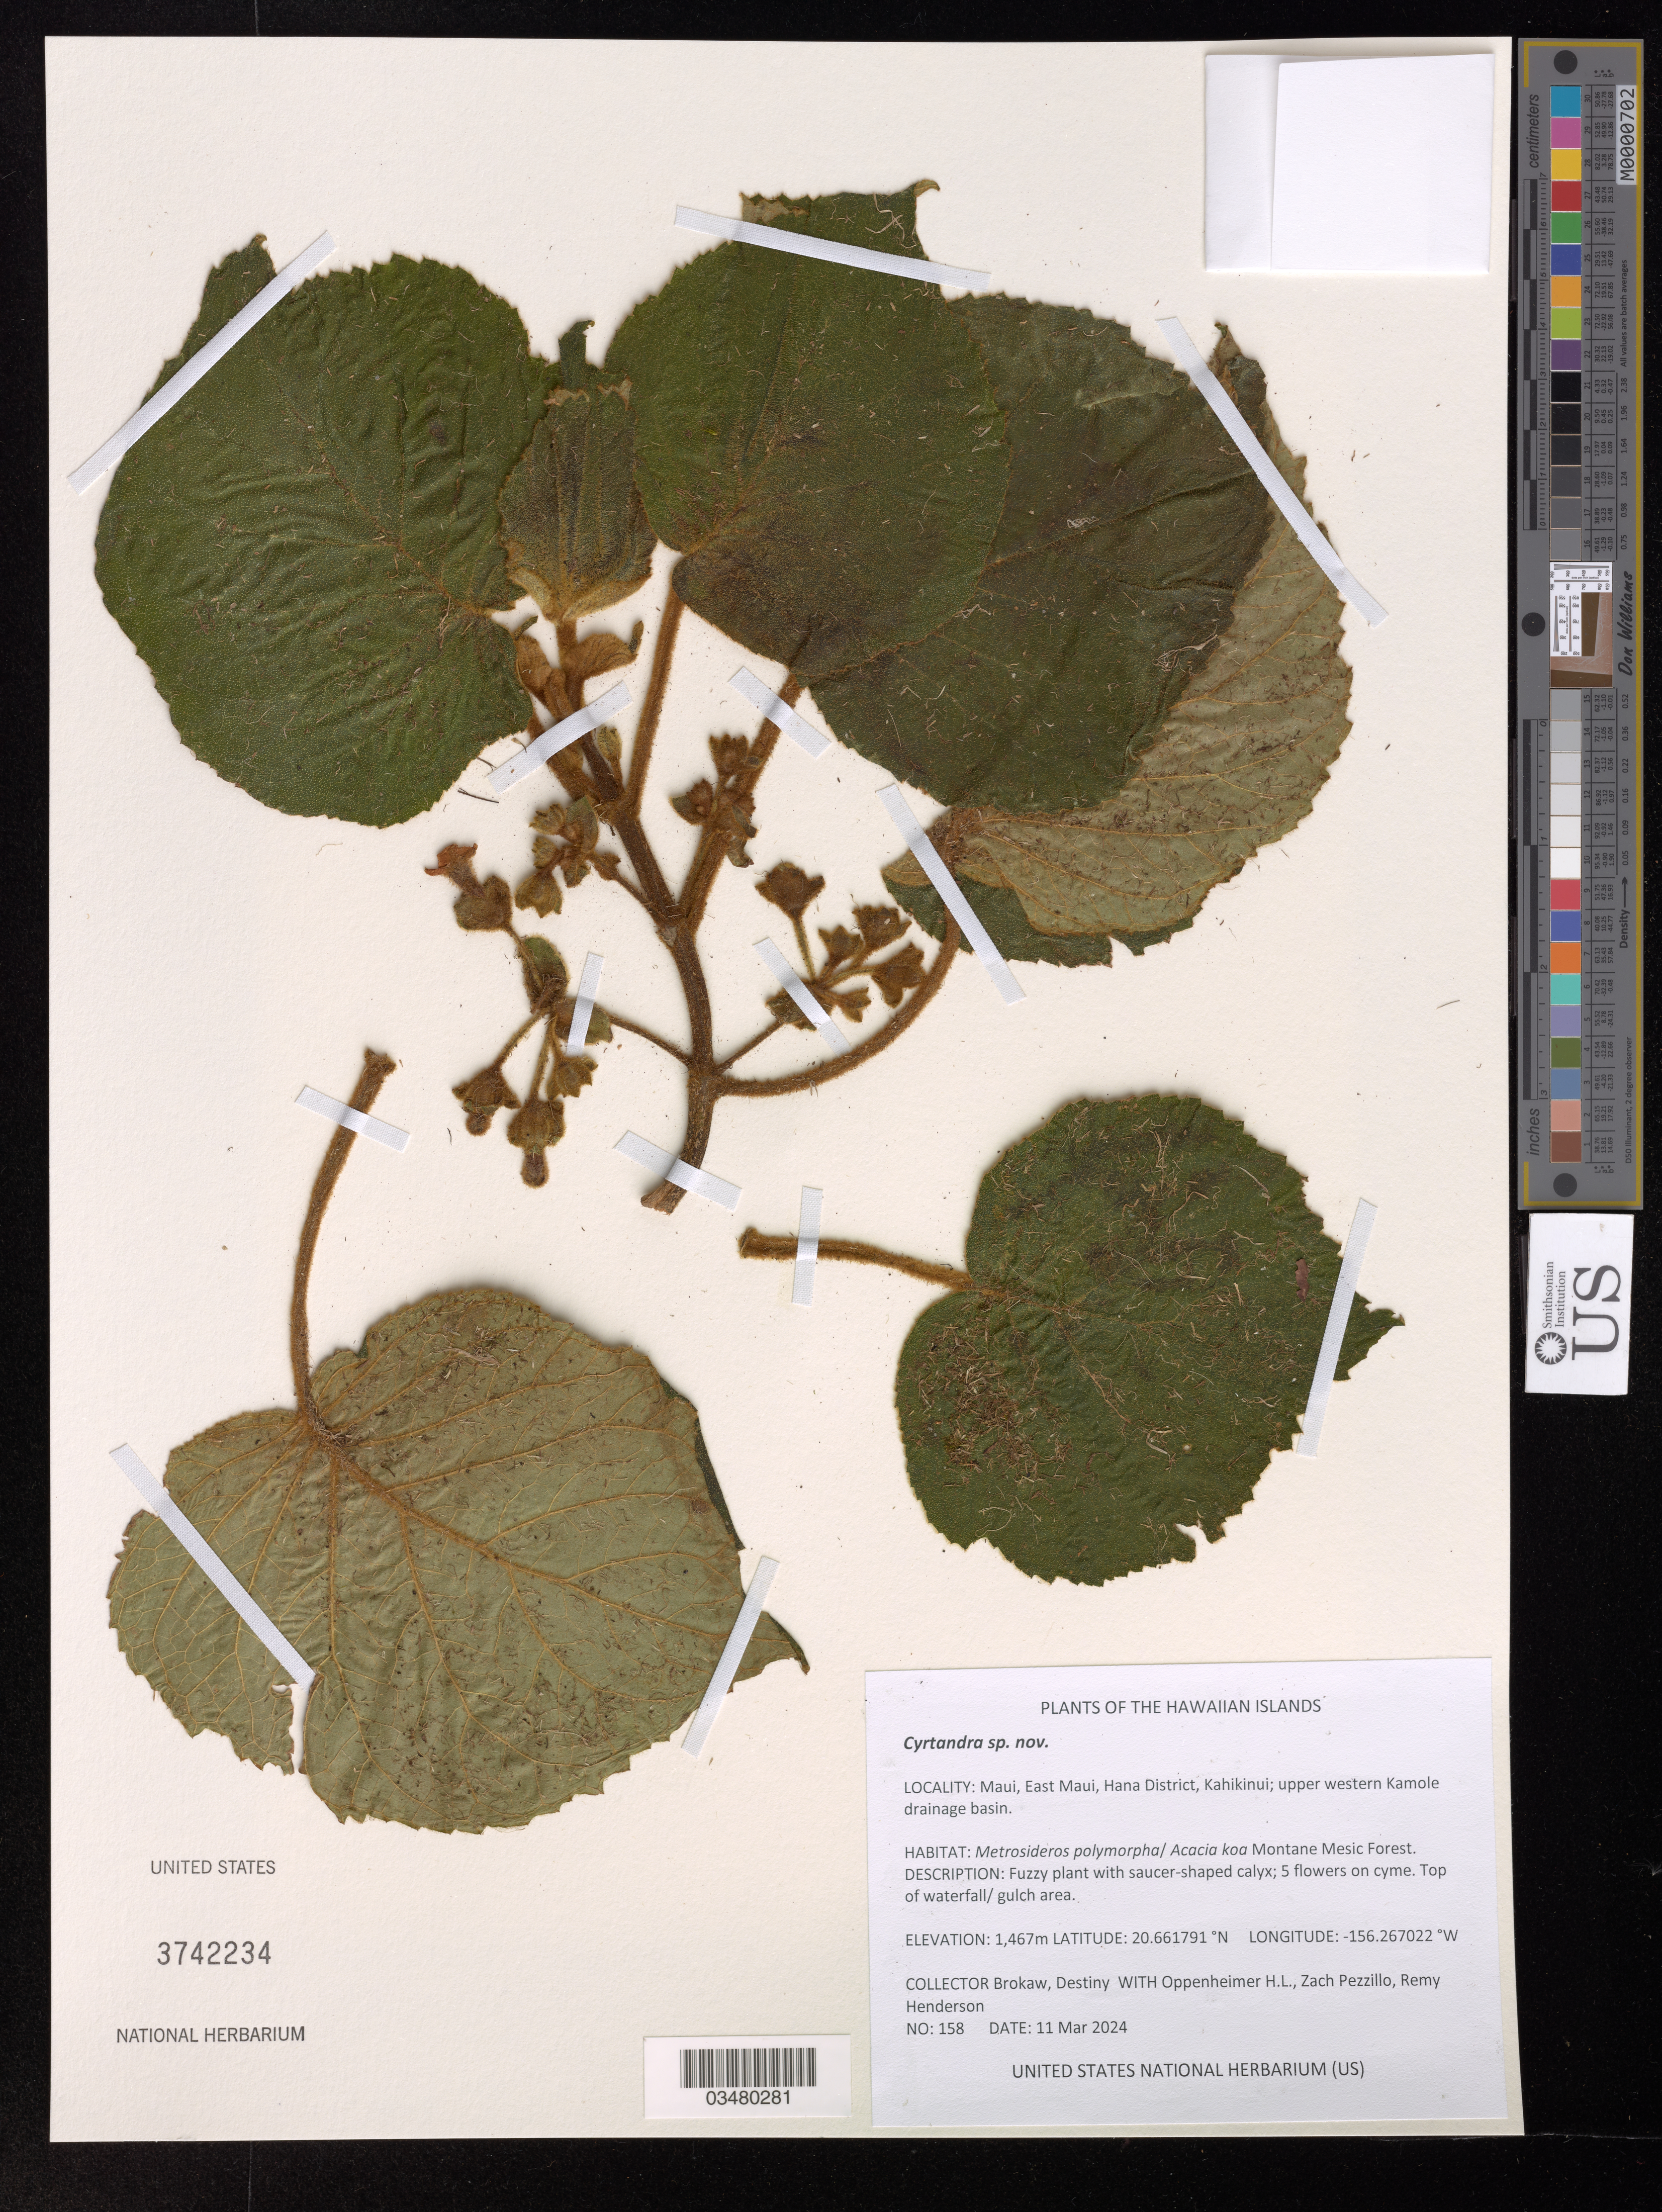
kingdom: Plantae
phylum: Tracheophyta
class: Magnoliopsida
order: Lamiales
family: Gesneriaceae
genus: Cyrtandra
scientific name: Cyrtandra sp. nov.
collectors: H. L. Oppenheimer, Z. Pezzillo & R. Henderson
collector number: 158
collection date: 2024-03-11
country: United States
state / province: Hawaii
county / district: Maui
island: Maui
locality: East Maui, Hana District, Kahikinui, upper western Kamole drainage basin.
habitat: Montane mesic forest, top of waterfall/gulch area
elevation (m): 1467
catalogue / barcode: US 3742234